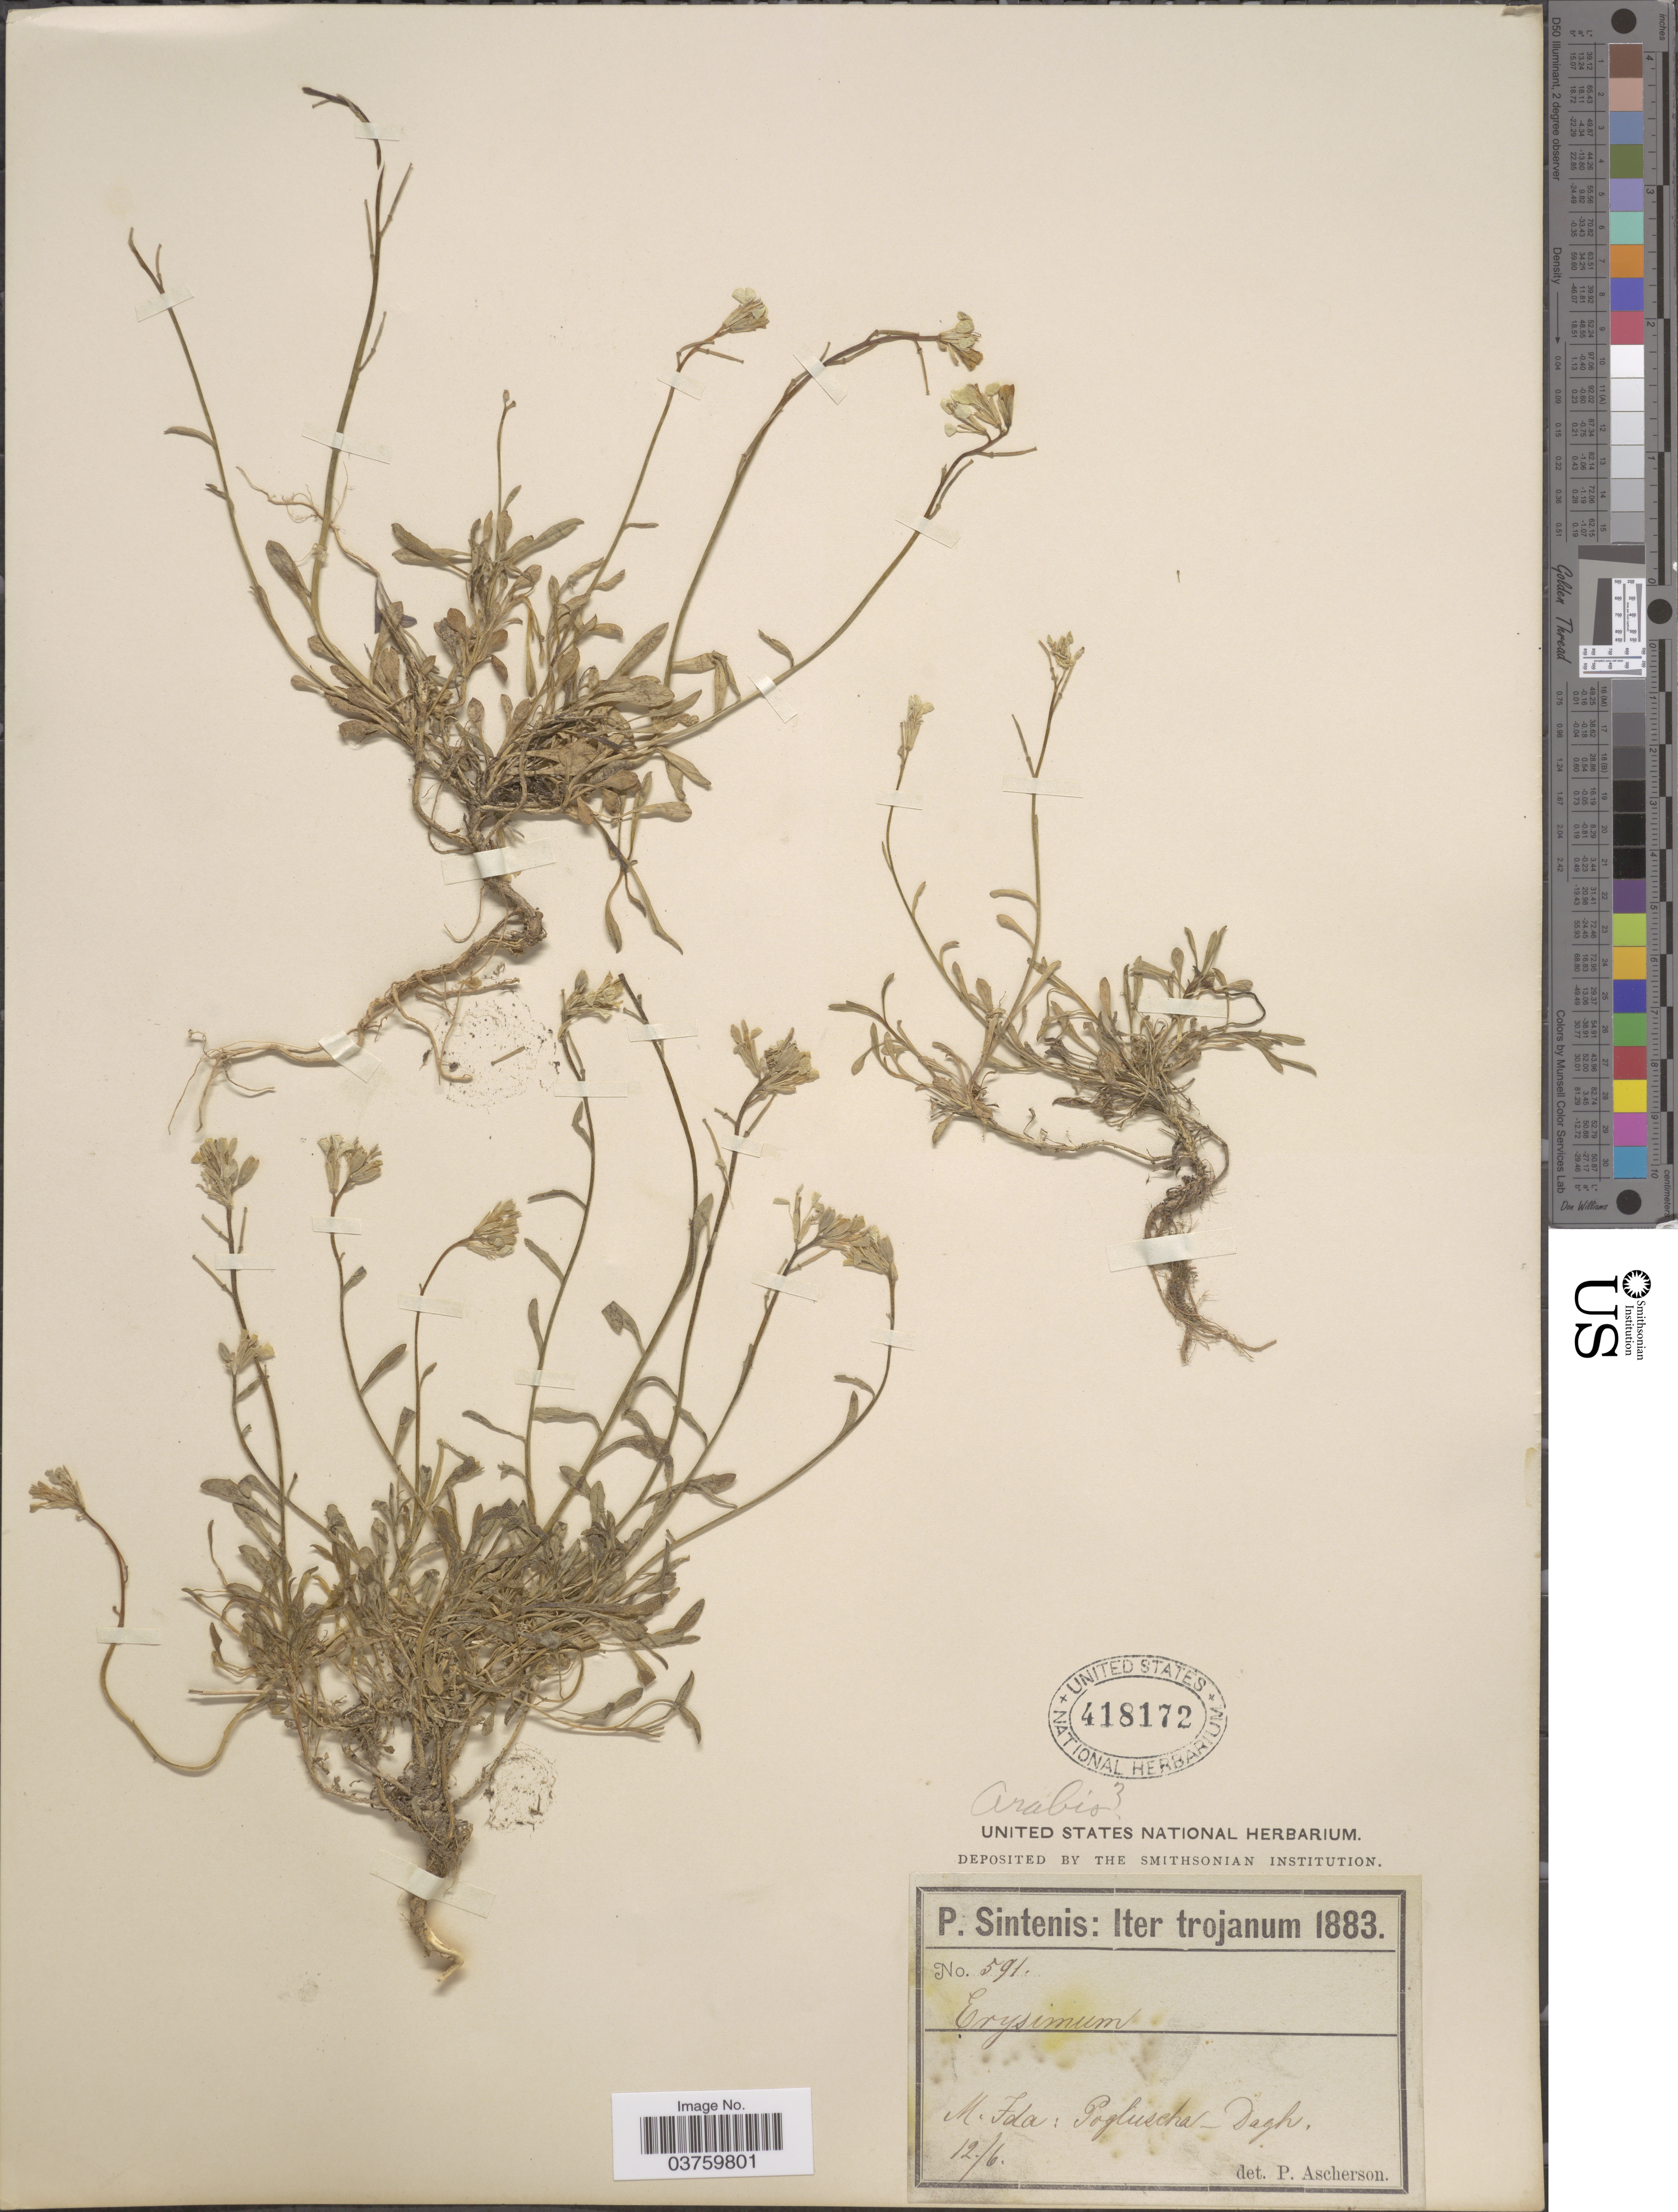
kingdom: Plantae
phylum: Tracheophyta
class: Magnoliopsida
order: Brassicales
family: Brassicaceae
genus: Arabis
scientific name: Arabis sp.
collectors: P. Sintenis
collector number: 591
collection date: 1883-06-12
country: Turkey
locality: Iter trojanum. M. Fda: Pogluscha - Dagh.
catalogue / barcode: US 418172